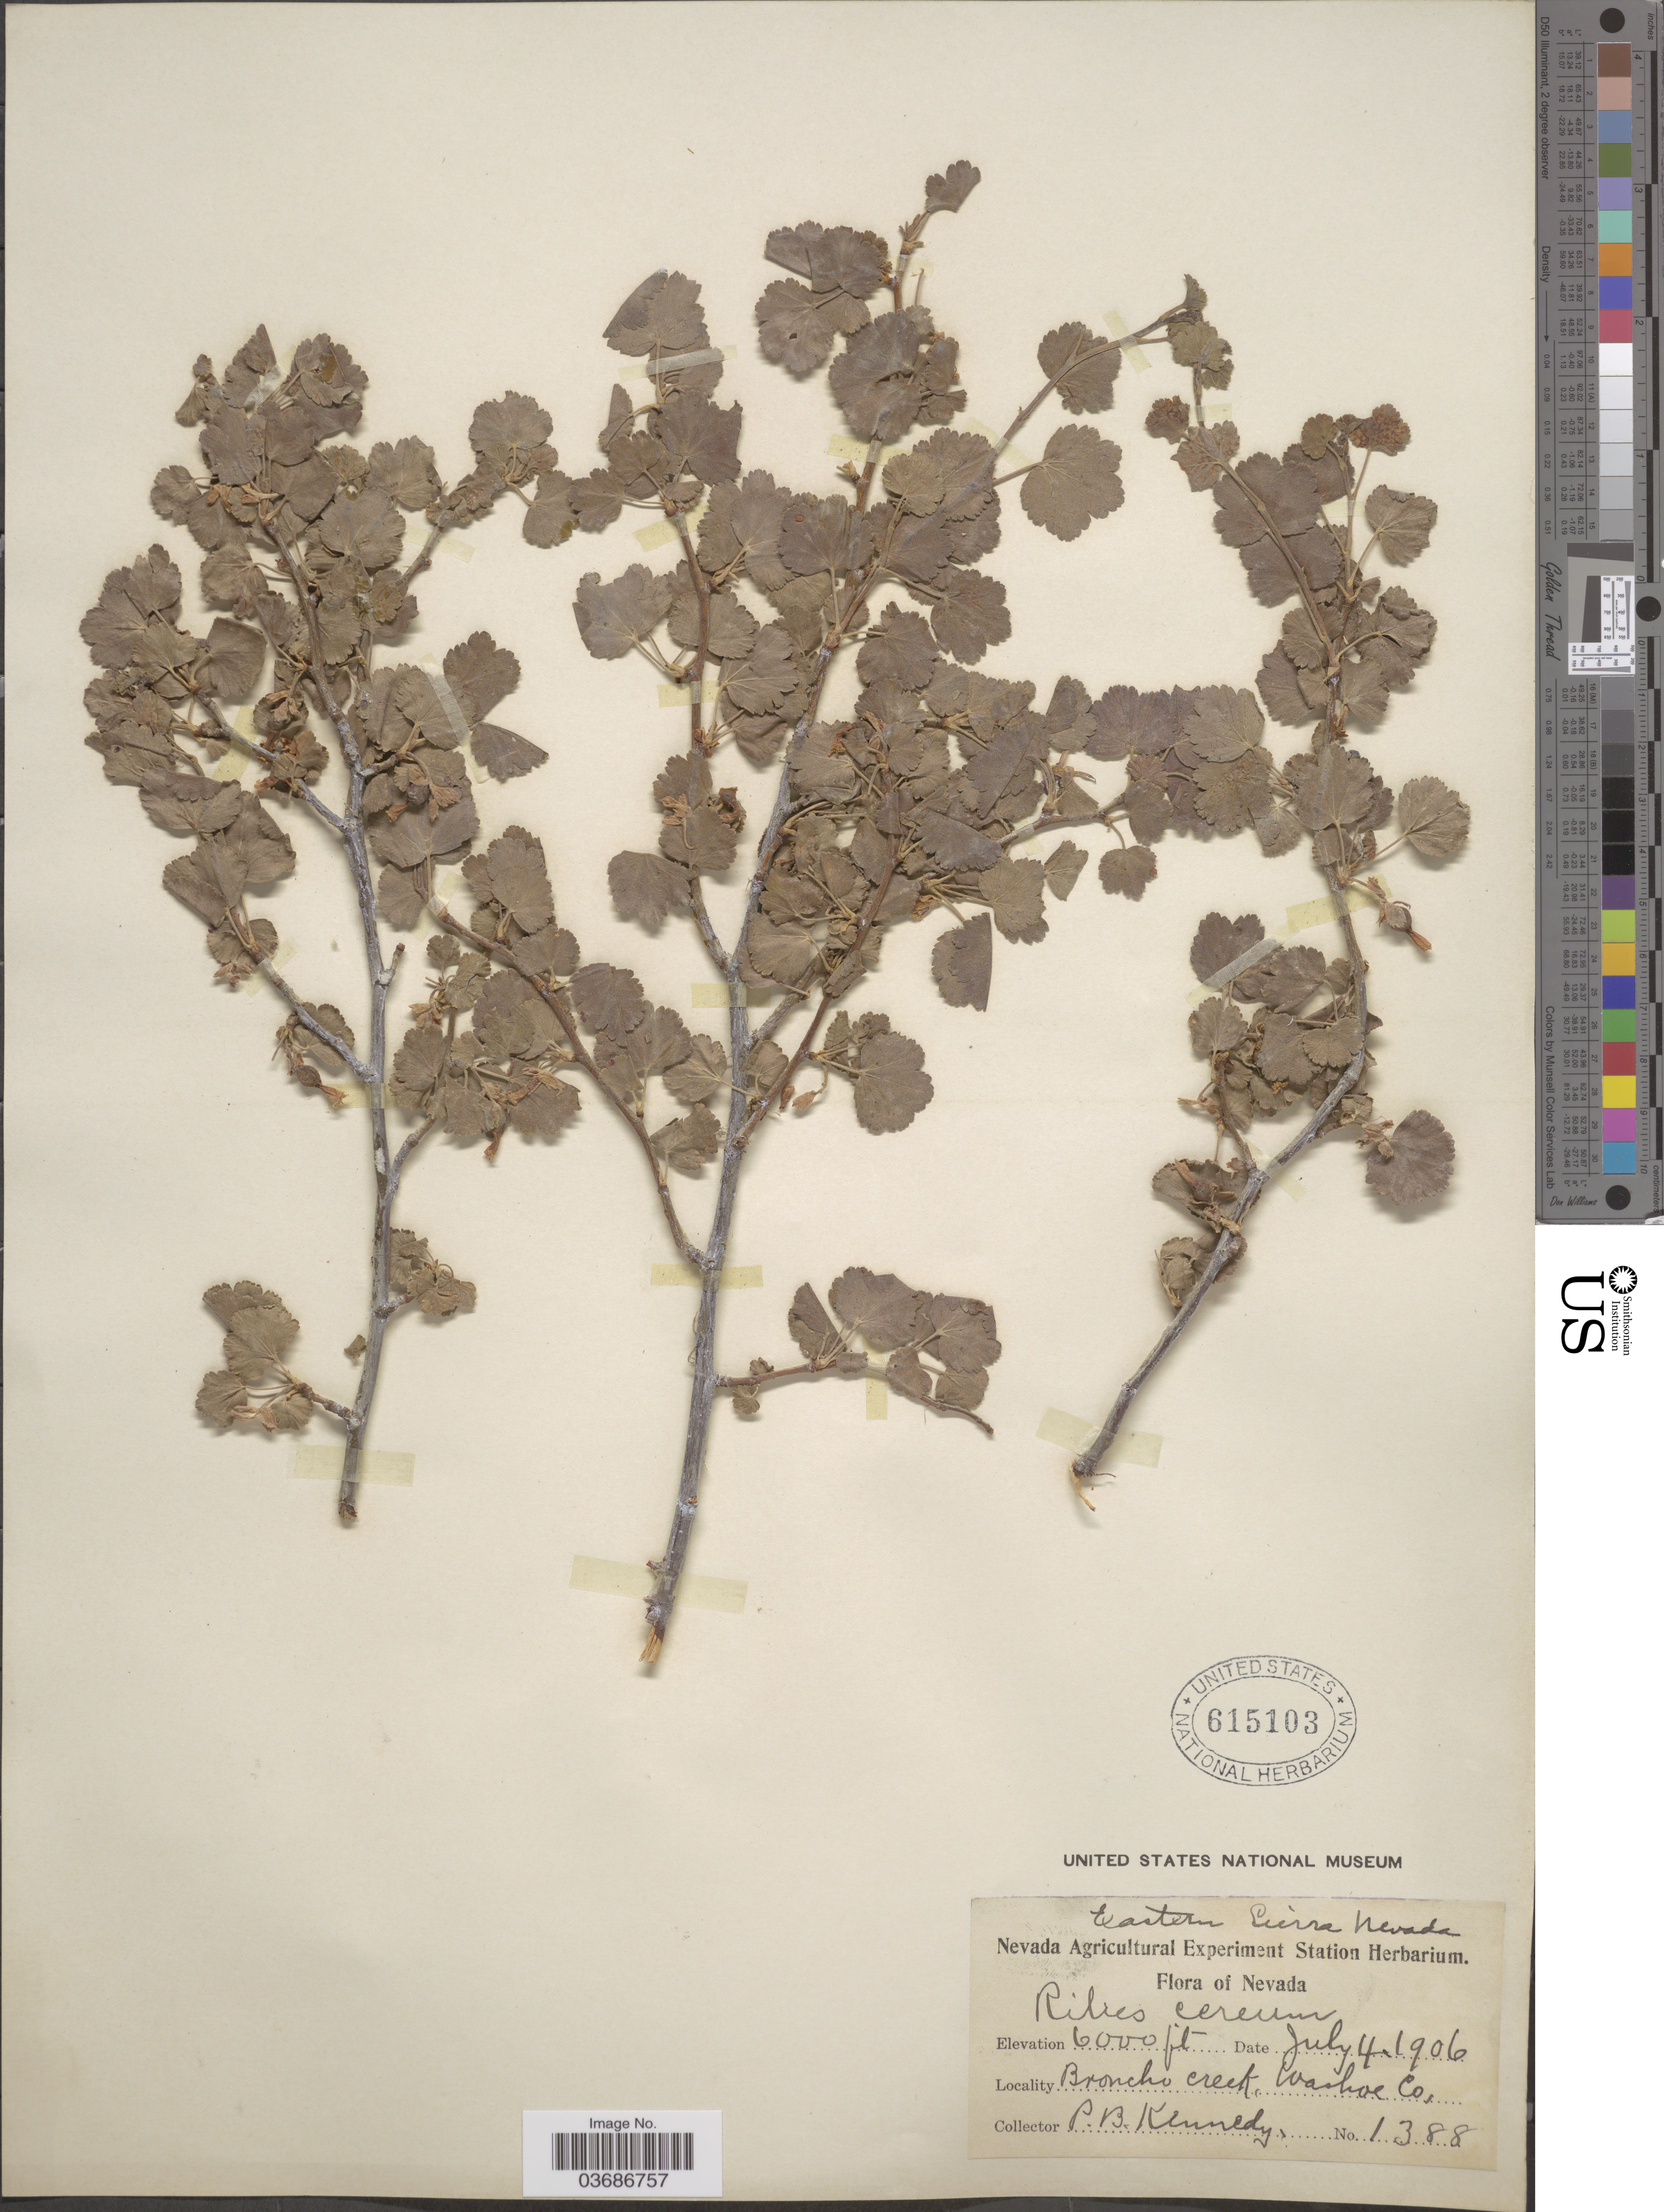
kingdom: Plantae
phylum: Tracheophyta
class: Magnoliopsida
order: Saxifragales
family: Grossulariaceae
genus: Ribes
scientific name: Ribes cereum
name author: Douglas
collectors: P. B. Kennedy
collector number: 1388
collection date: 1906-07-04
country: United States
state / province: Nevada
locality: Eastern Sierra Nevada. Broncho creek, Washoe Co.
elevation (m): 1829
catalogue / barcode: US 615103